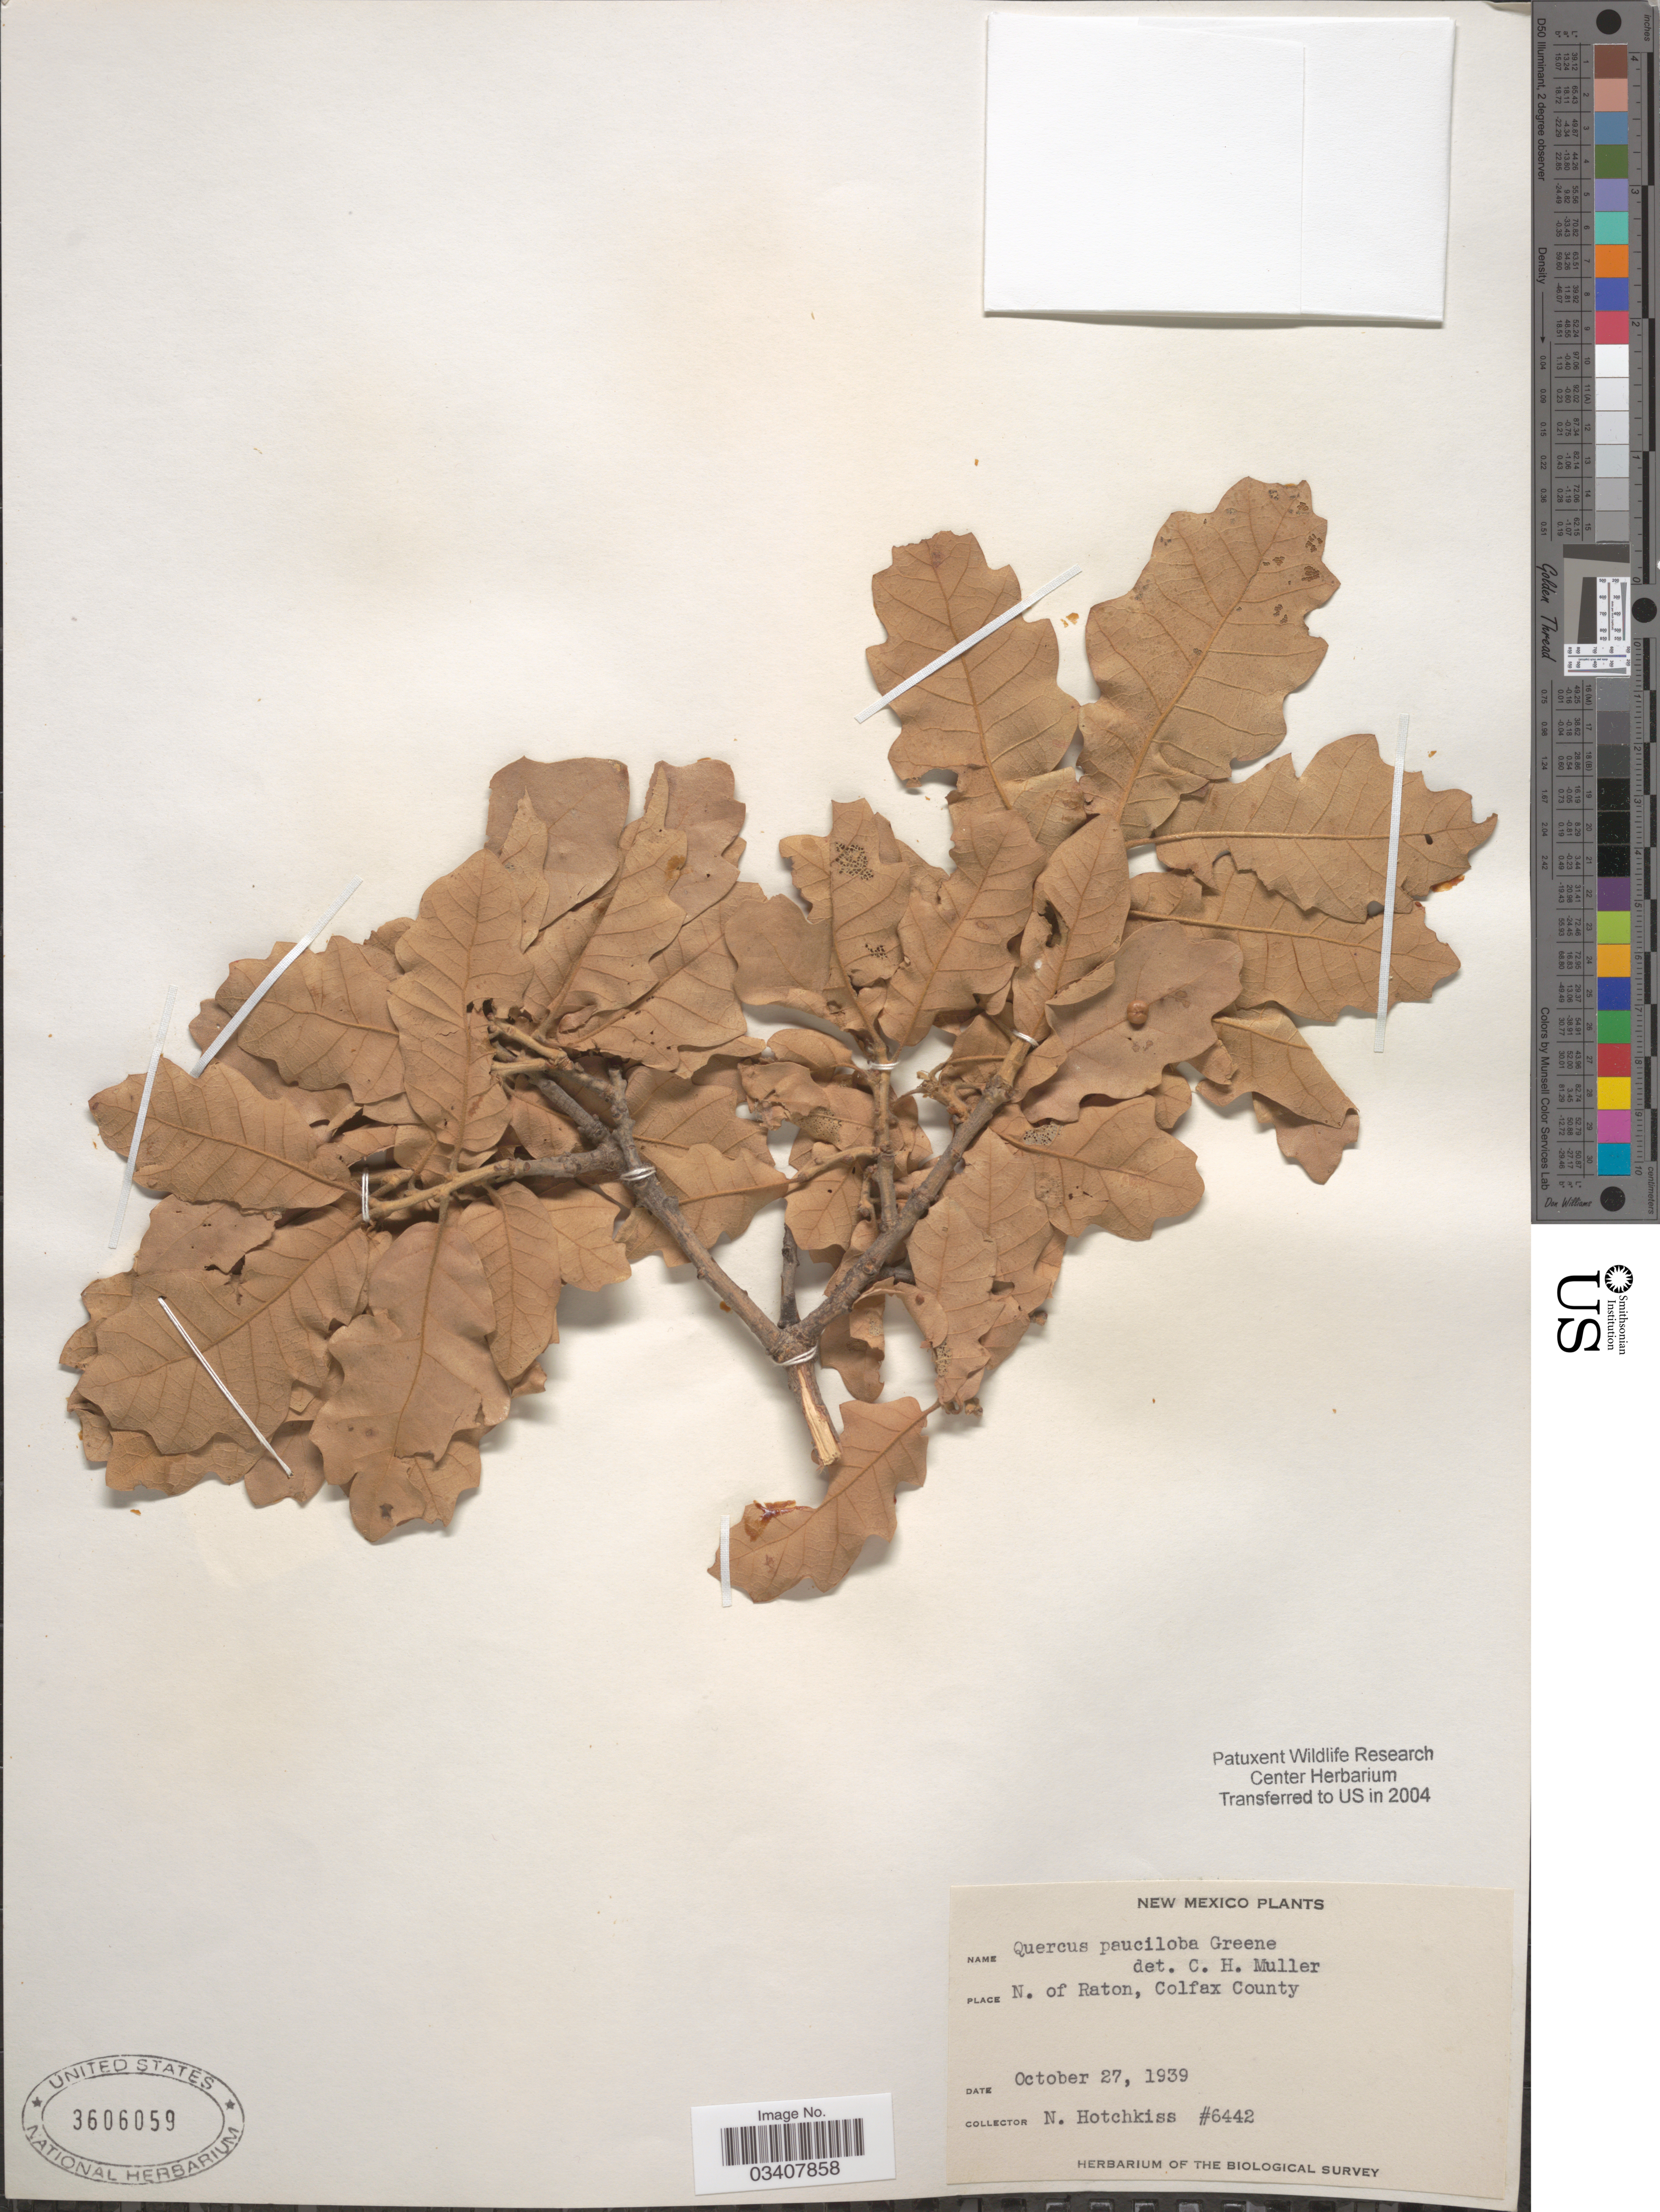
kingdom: Plantae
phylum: Tracheophyta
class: Magnoliopsida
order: Fagales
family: Fagaceae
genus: Quercus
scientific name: Quercus x pauciloba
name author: Rydb.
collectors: N. Hotchkiss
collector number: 6442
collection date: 1939-10-27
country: United States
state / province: New Mexico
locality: N. of Raton, Colfax County.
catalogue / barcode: US 3606059